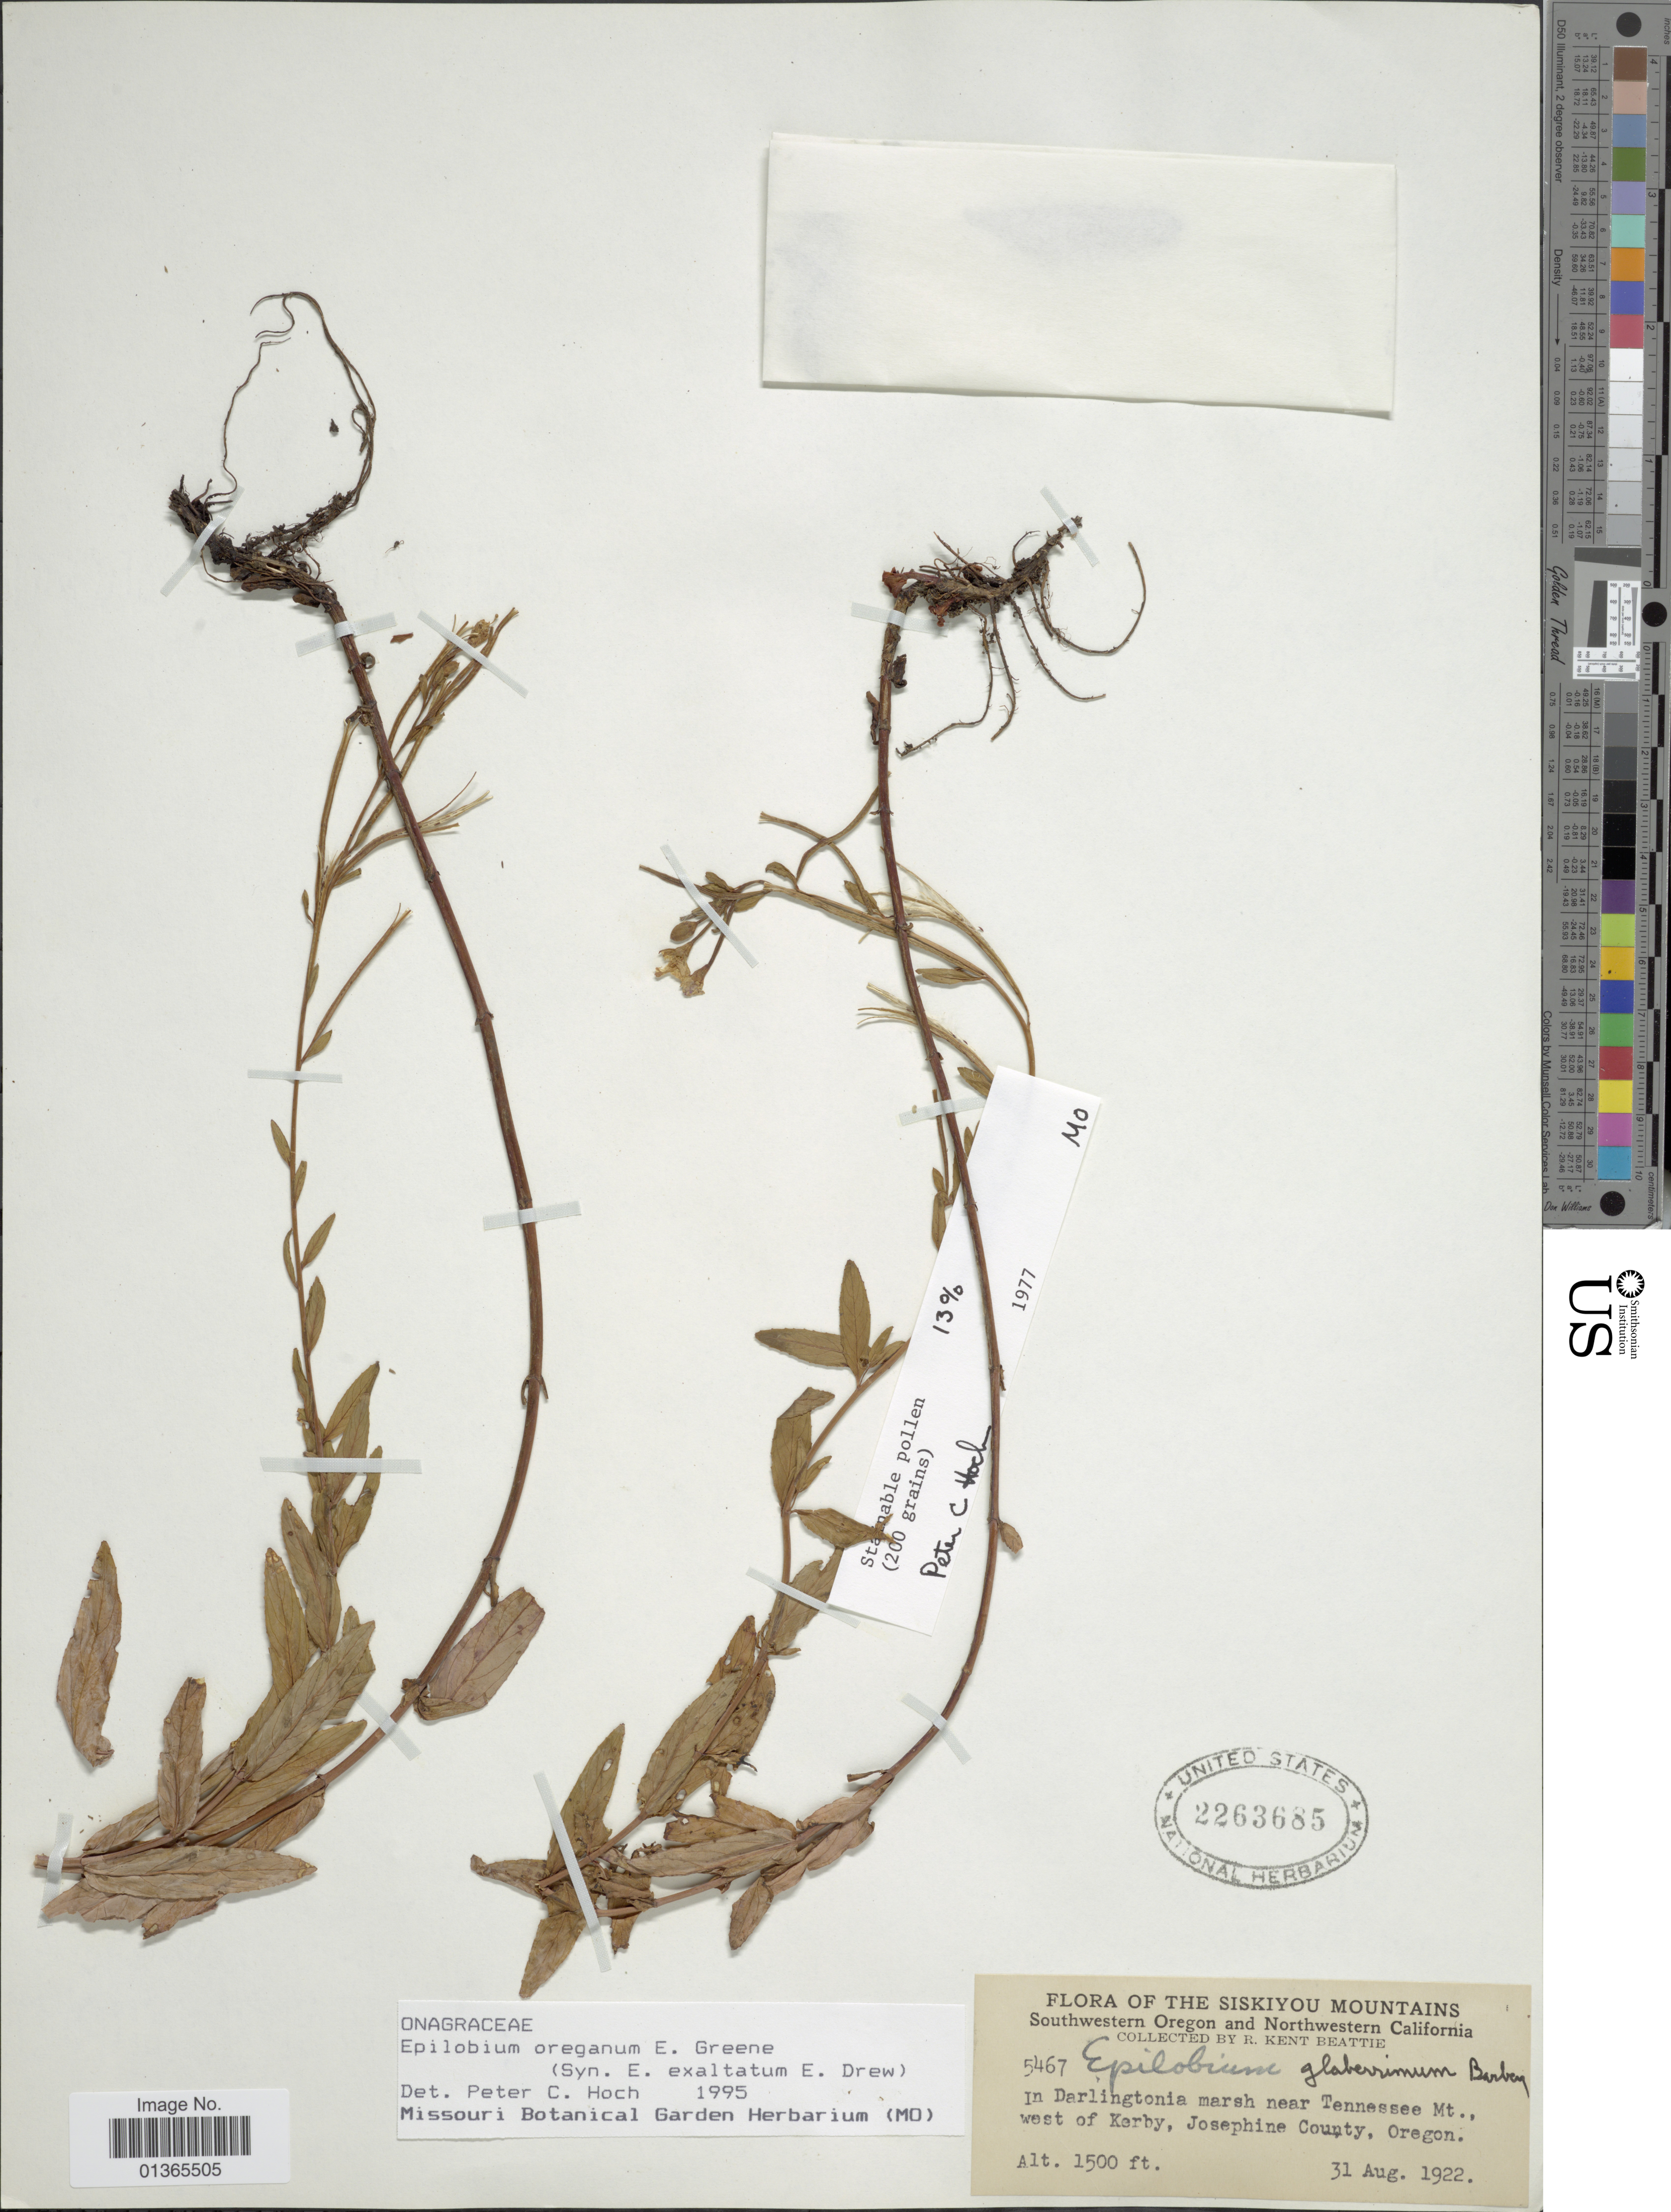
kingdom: Plantae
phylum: Tracheophyta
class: Magnoliopsida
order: Myrtales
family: Onagraceae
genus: Epilobium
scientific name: Epilobium oreganum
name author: Greene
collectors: R. K. Beattie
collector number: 5467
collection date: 1922-08-31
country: United States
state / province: Oregon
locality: Siskiyou Mountains. Southwestern Oregon and Northwestern California. In Darlingtonia marsh near Tennessee Mt., west of Kerby, Josephine County.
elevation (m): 457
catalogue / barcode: US 2263685